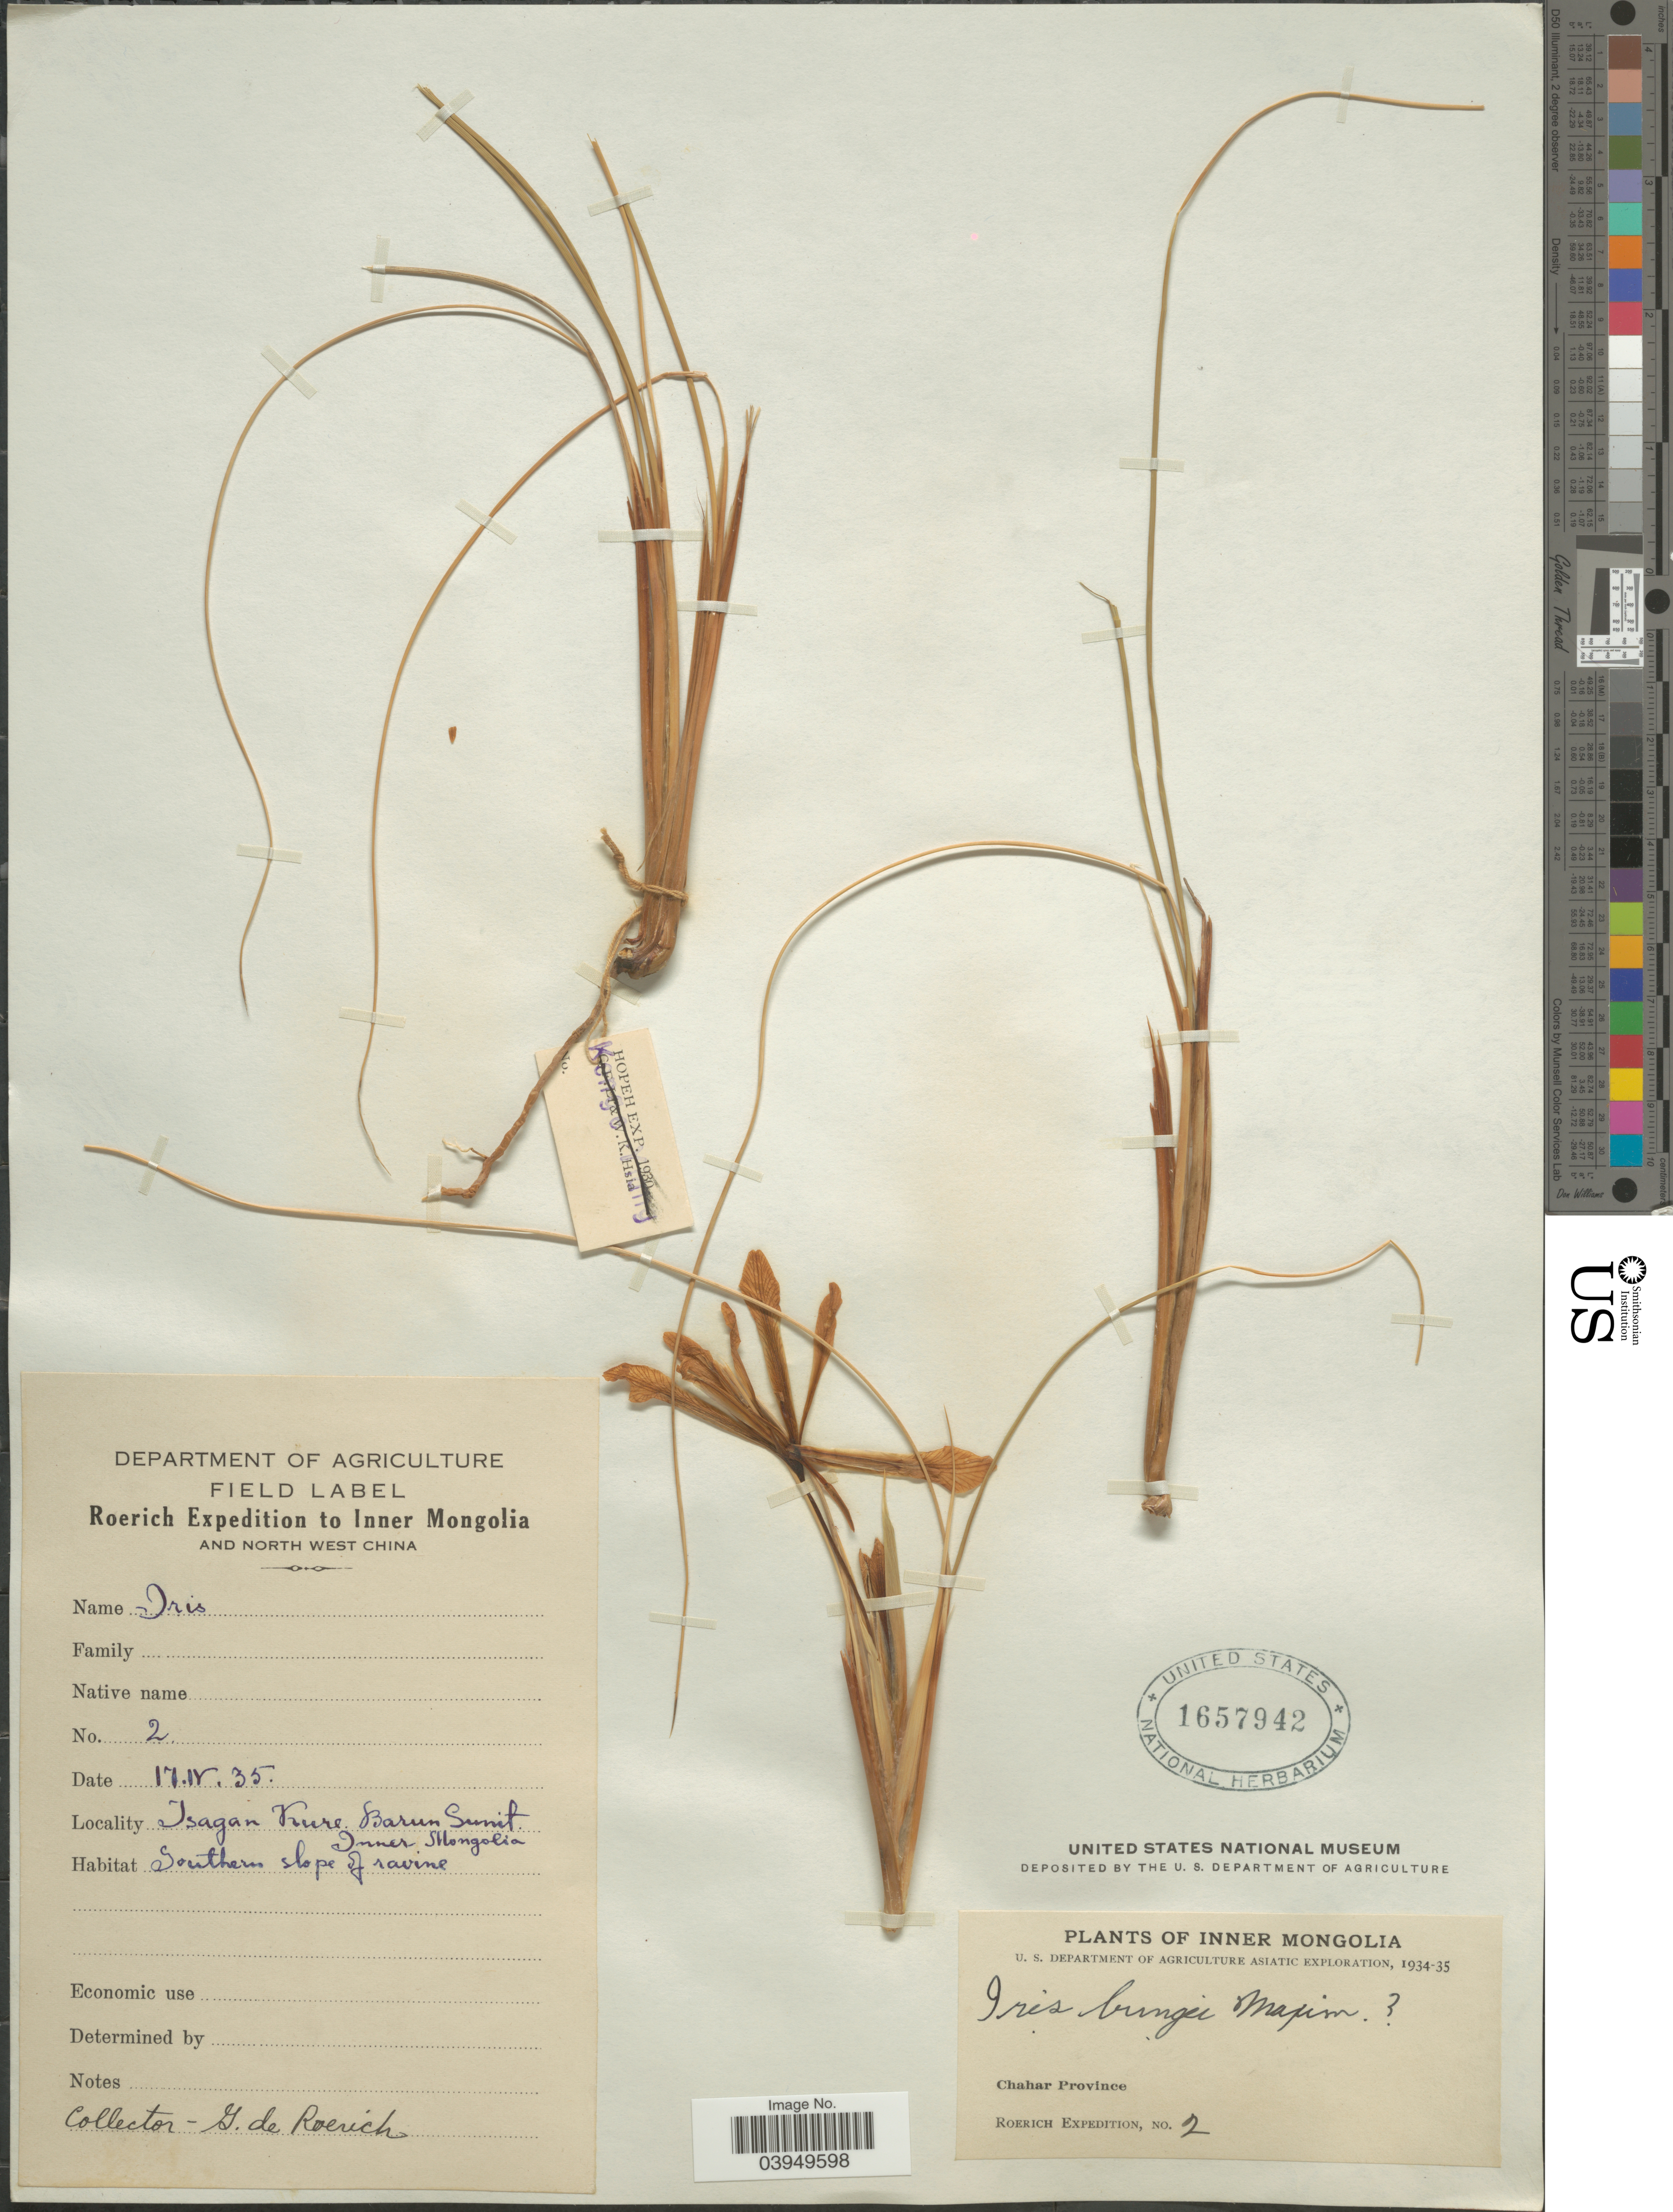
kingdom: Plantae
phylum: Tracheophyta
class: Liliopsida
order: Asparagales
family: Iridaceae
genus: Iris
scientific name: Iris bungei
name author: Maxim.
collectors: G. Roerich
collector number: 2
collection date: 1935-04-17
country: China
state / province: Nei Monggol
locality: Inner Mongolia and North West China. Isagan Kure Barun Sunit. Southern slope of ravine. Chahar Province.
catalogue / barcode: US 1657942